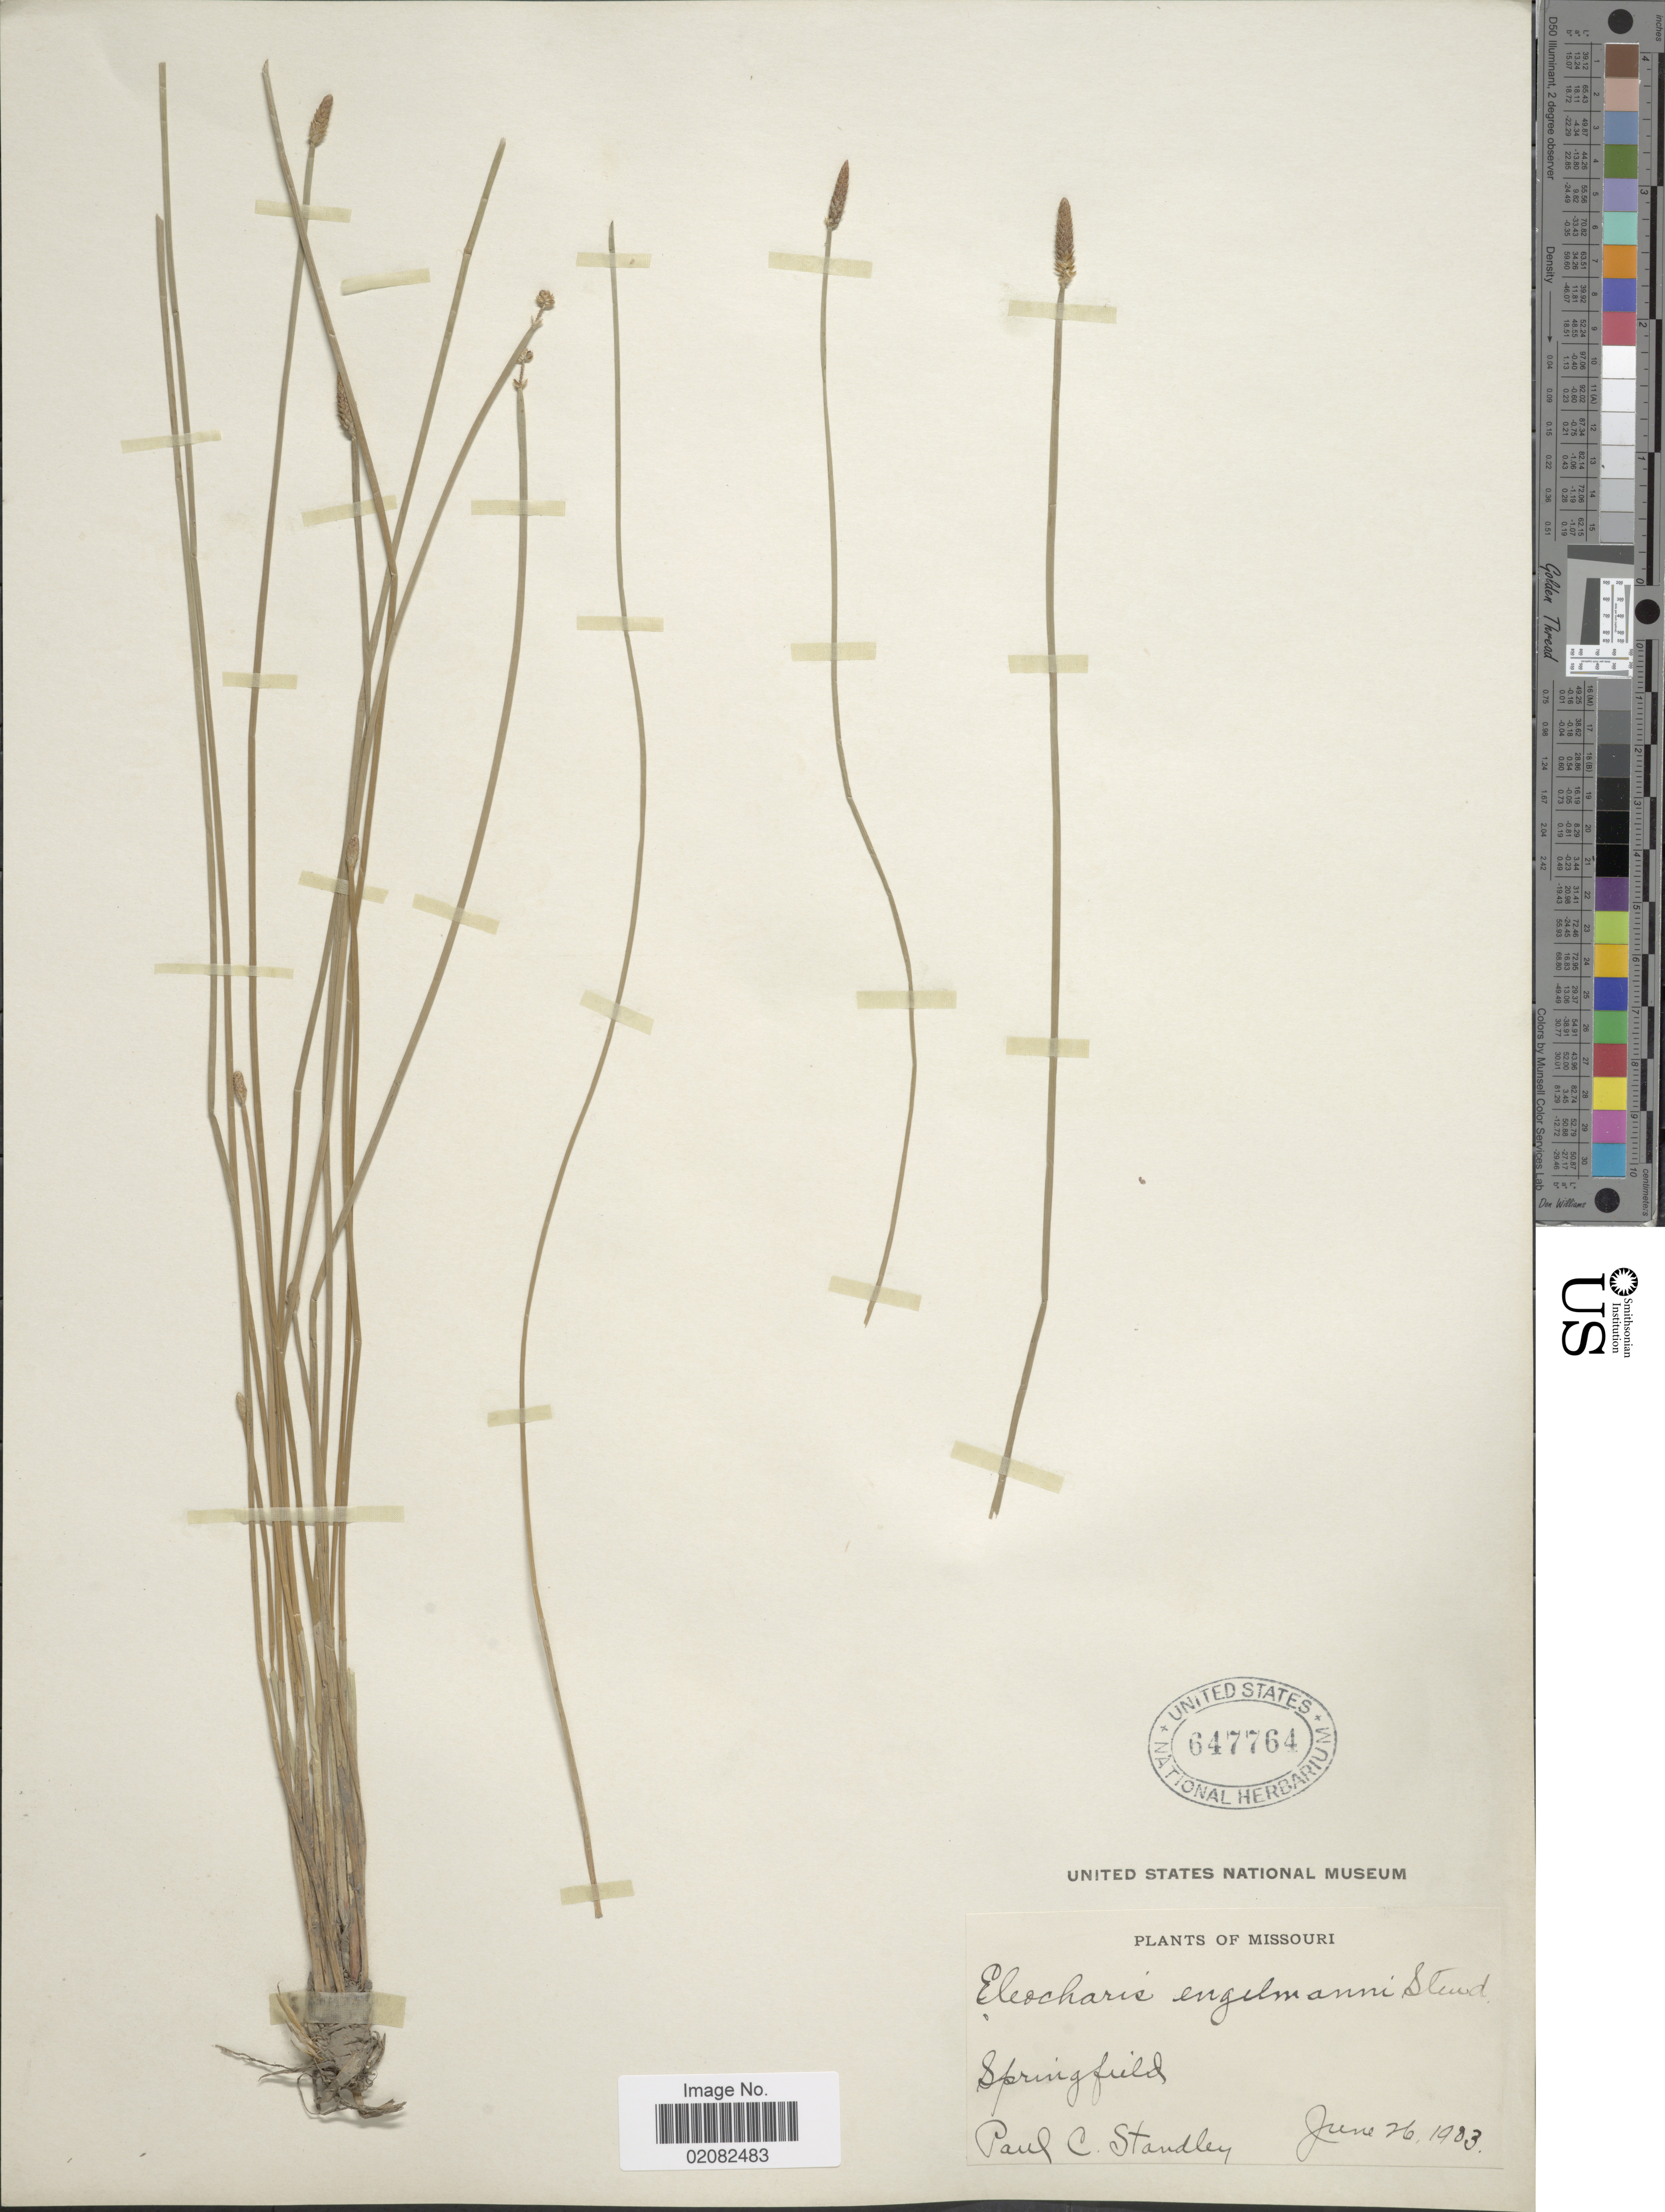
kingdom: Plantae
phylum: Tracheophyta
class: Liliopsida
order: Poales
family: Cyperaceae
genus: Eleocharis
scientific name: Eleocharis engelmannii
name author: Steud.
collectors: P. C. Standley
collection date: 1903-06-26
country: United States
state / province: Missouri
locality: Springfield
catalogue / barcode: US 647764